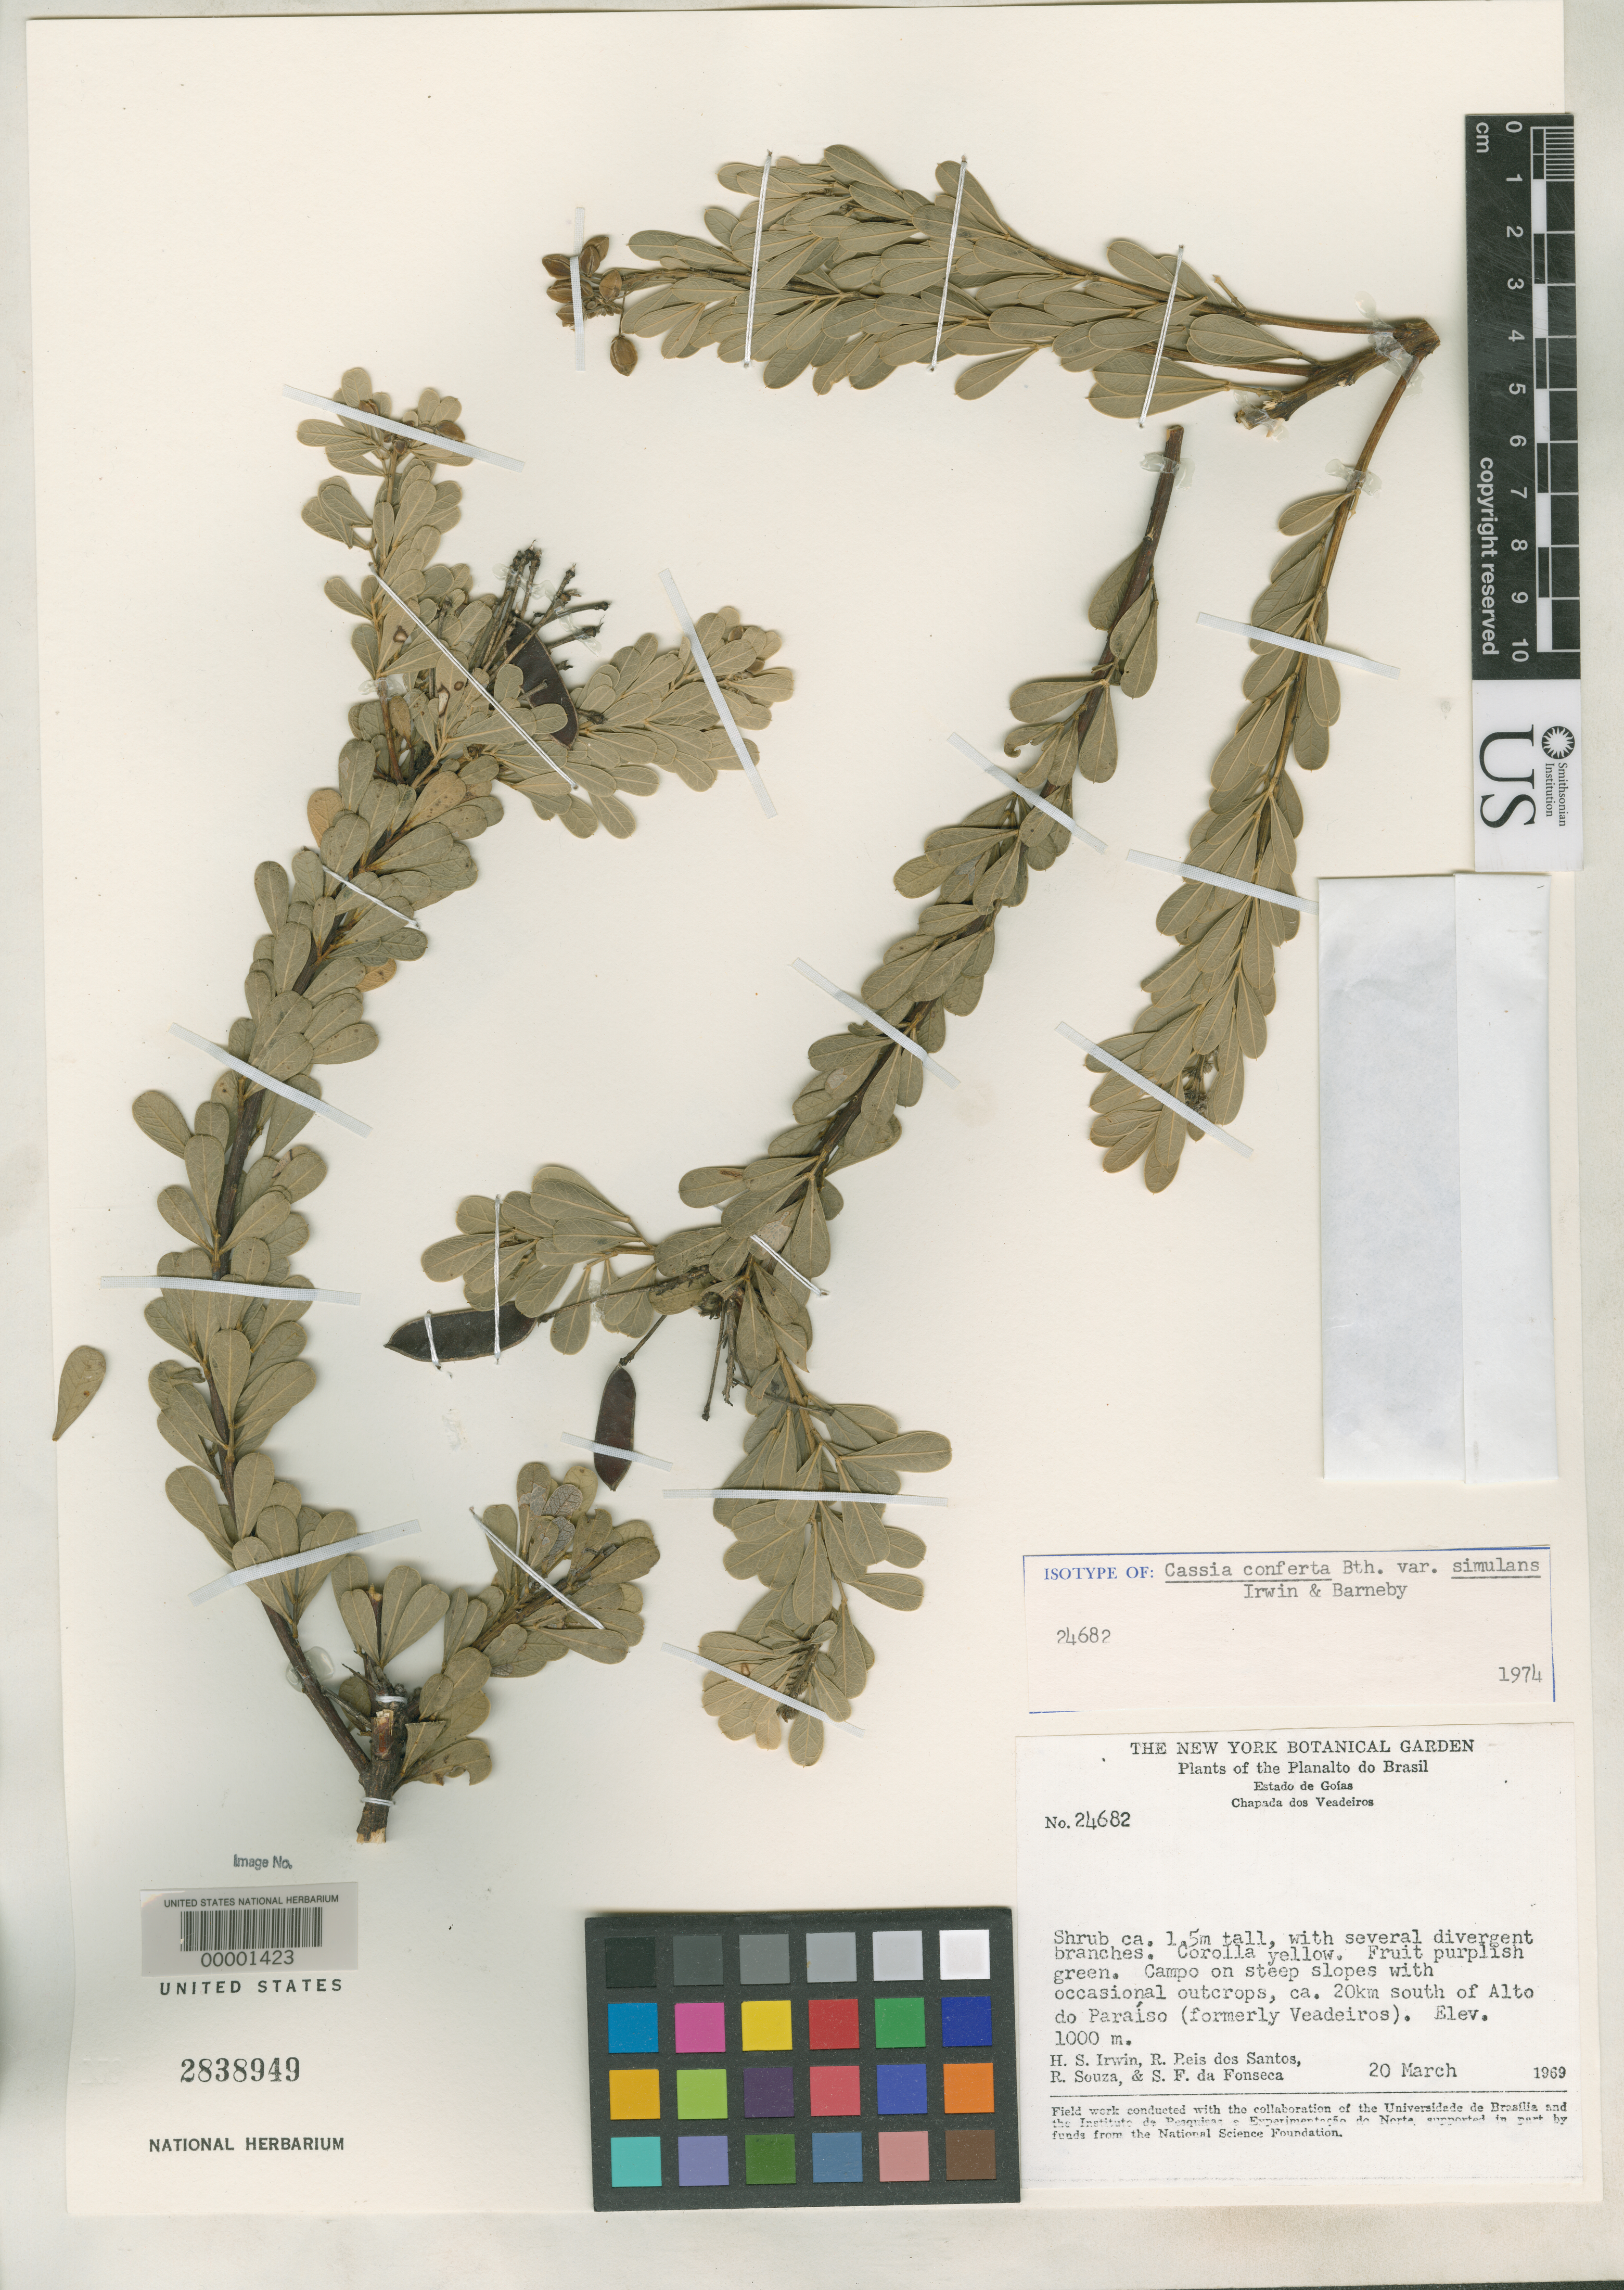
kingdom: Plantae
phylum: Tracheophyta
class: Magnoliopsida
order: Fabales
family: Fabaceae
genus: Cassia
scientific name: Cassia conferta var. simulans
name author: H.S. Irwin & Barneby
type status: Isotype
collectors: H. Irwin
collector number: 24682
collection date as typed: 20 Mar 1969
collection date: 1969-03-20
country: Brazil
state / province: Goiás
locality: Chapada dos Veadeiros, S of Alto Paraiso.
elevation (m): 1000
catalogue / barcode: US 2838949